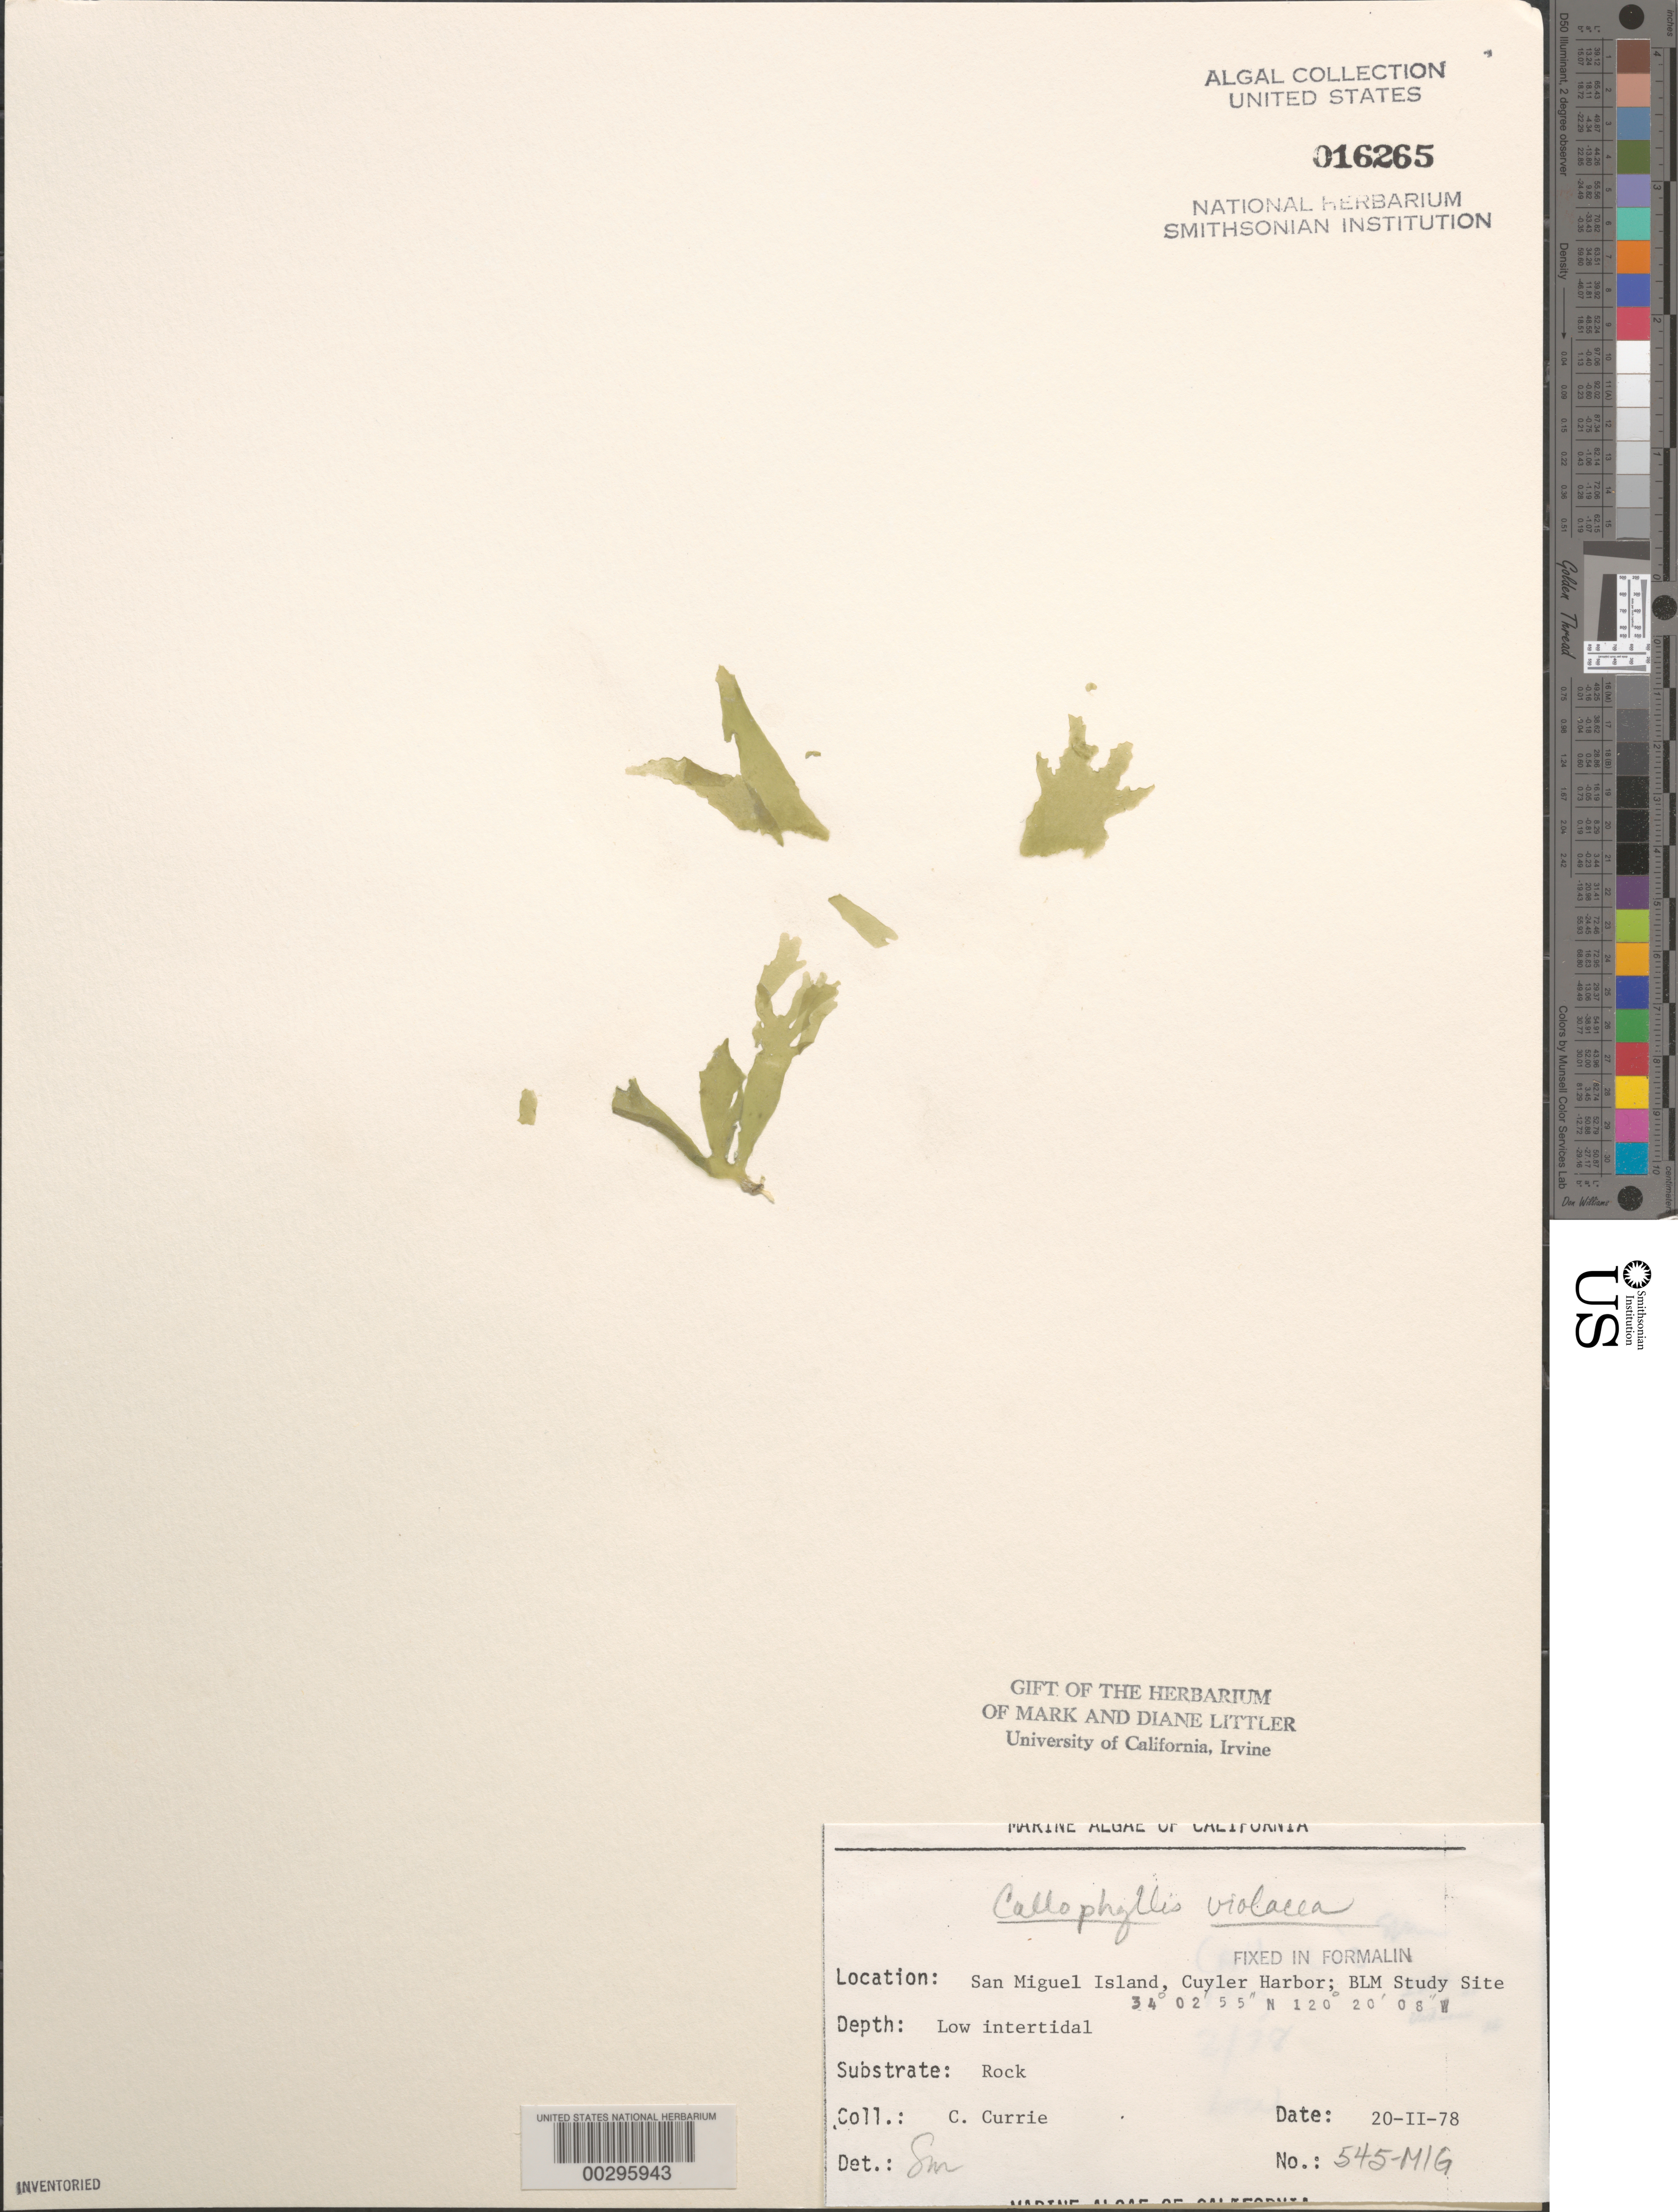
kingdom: Plantae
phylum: Rhodophyta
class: Florideophyceae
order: Gigartinales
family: Kallymeniaceae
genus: Callophyllis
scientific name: Callophyllis violacea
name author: J. Agardh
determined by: Murray, S. N.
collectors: C. Currie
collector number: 545-mig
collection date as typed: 20 Feb 1978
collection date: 1978-02-20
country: United States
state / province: California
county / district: Santa Barbara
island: San Miguel Island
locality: Cuyler Harbor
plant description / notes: BLM-SOCALBIGHT Rocky Intertidal Survey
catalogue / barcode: US 16265